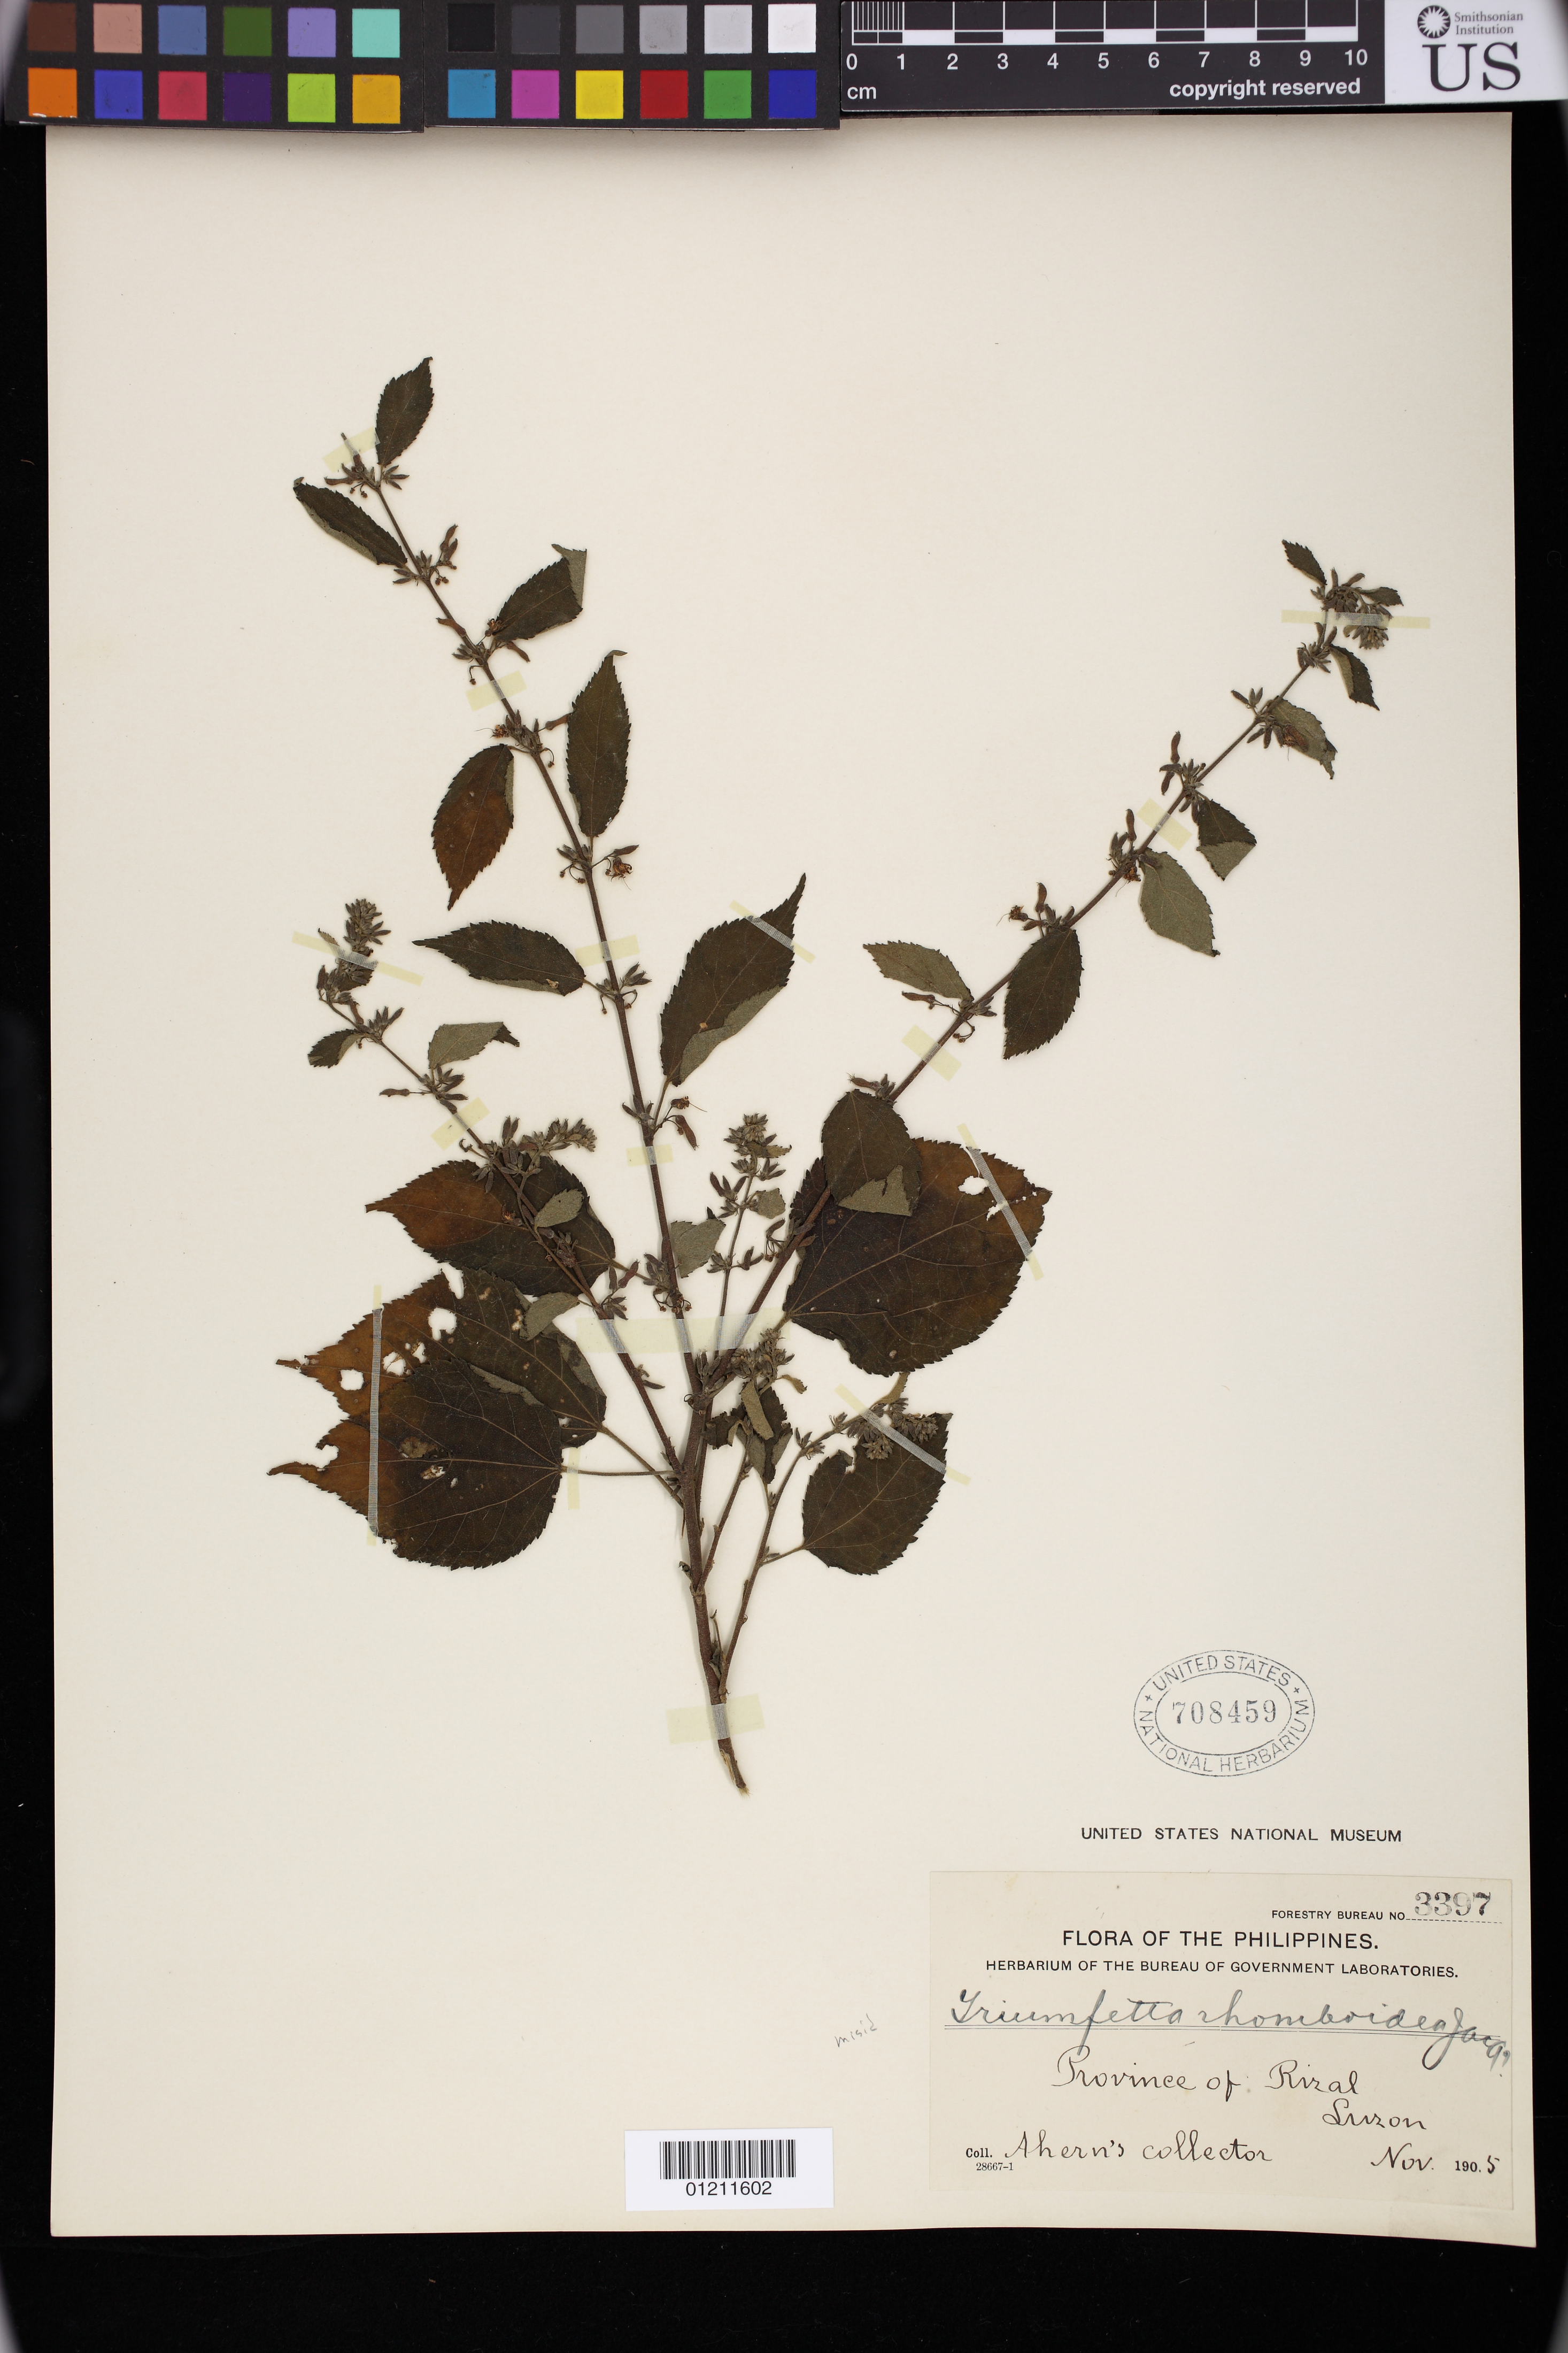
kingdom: Plantae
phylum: Tracheophyta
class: Magnoliopsida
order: Malvales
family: Malvaceae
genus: Triumfetta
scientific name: Triumfetta sp.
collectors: D. Ahearn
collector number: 3397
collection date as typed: Nov 1905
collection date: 1905-11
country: Philippines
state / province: Calabarzon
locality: Province of Rizal, Luzon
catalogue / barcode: US 708459